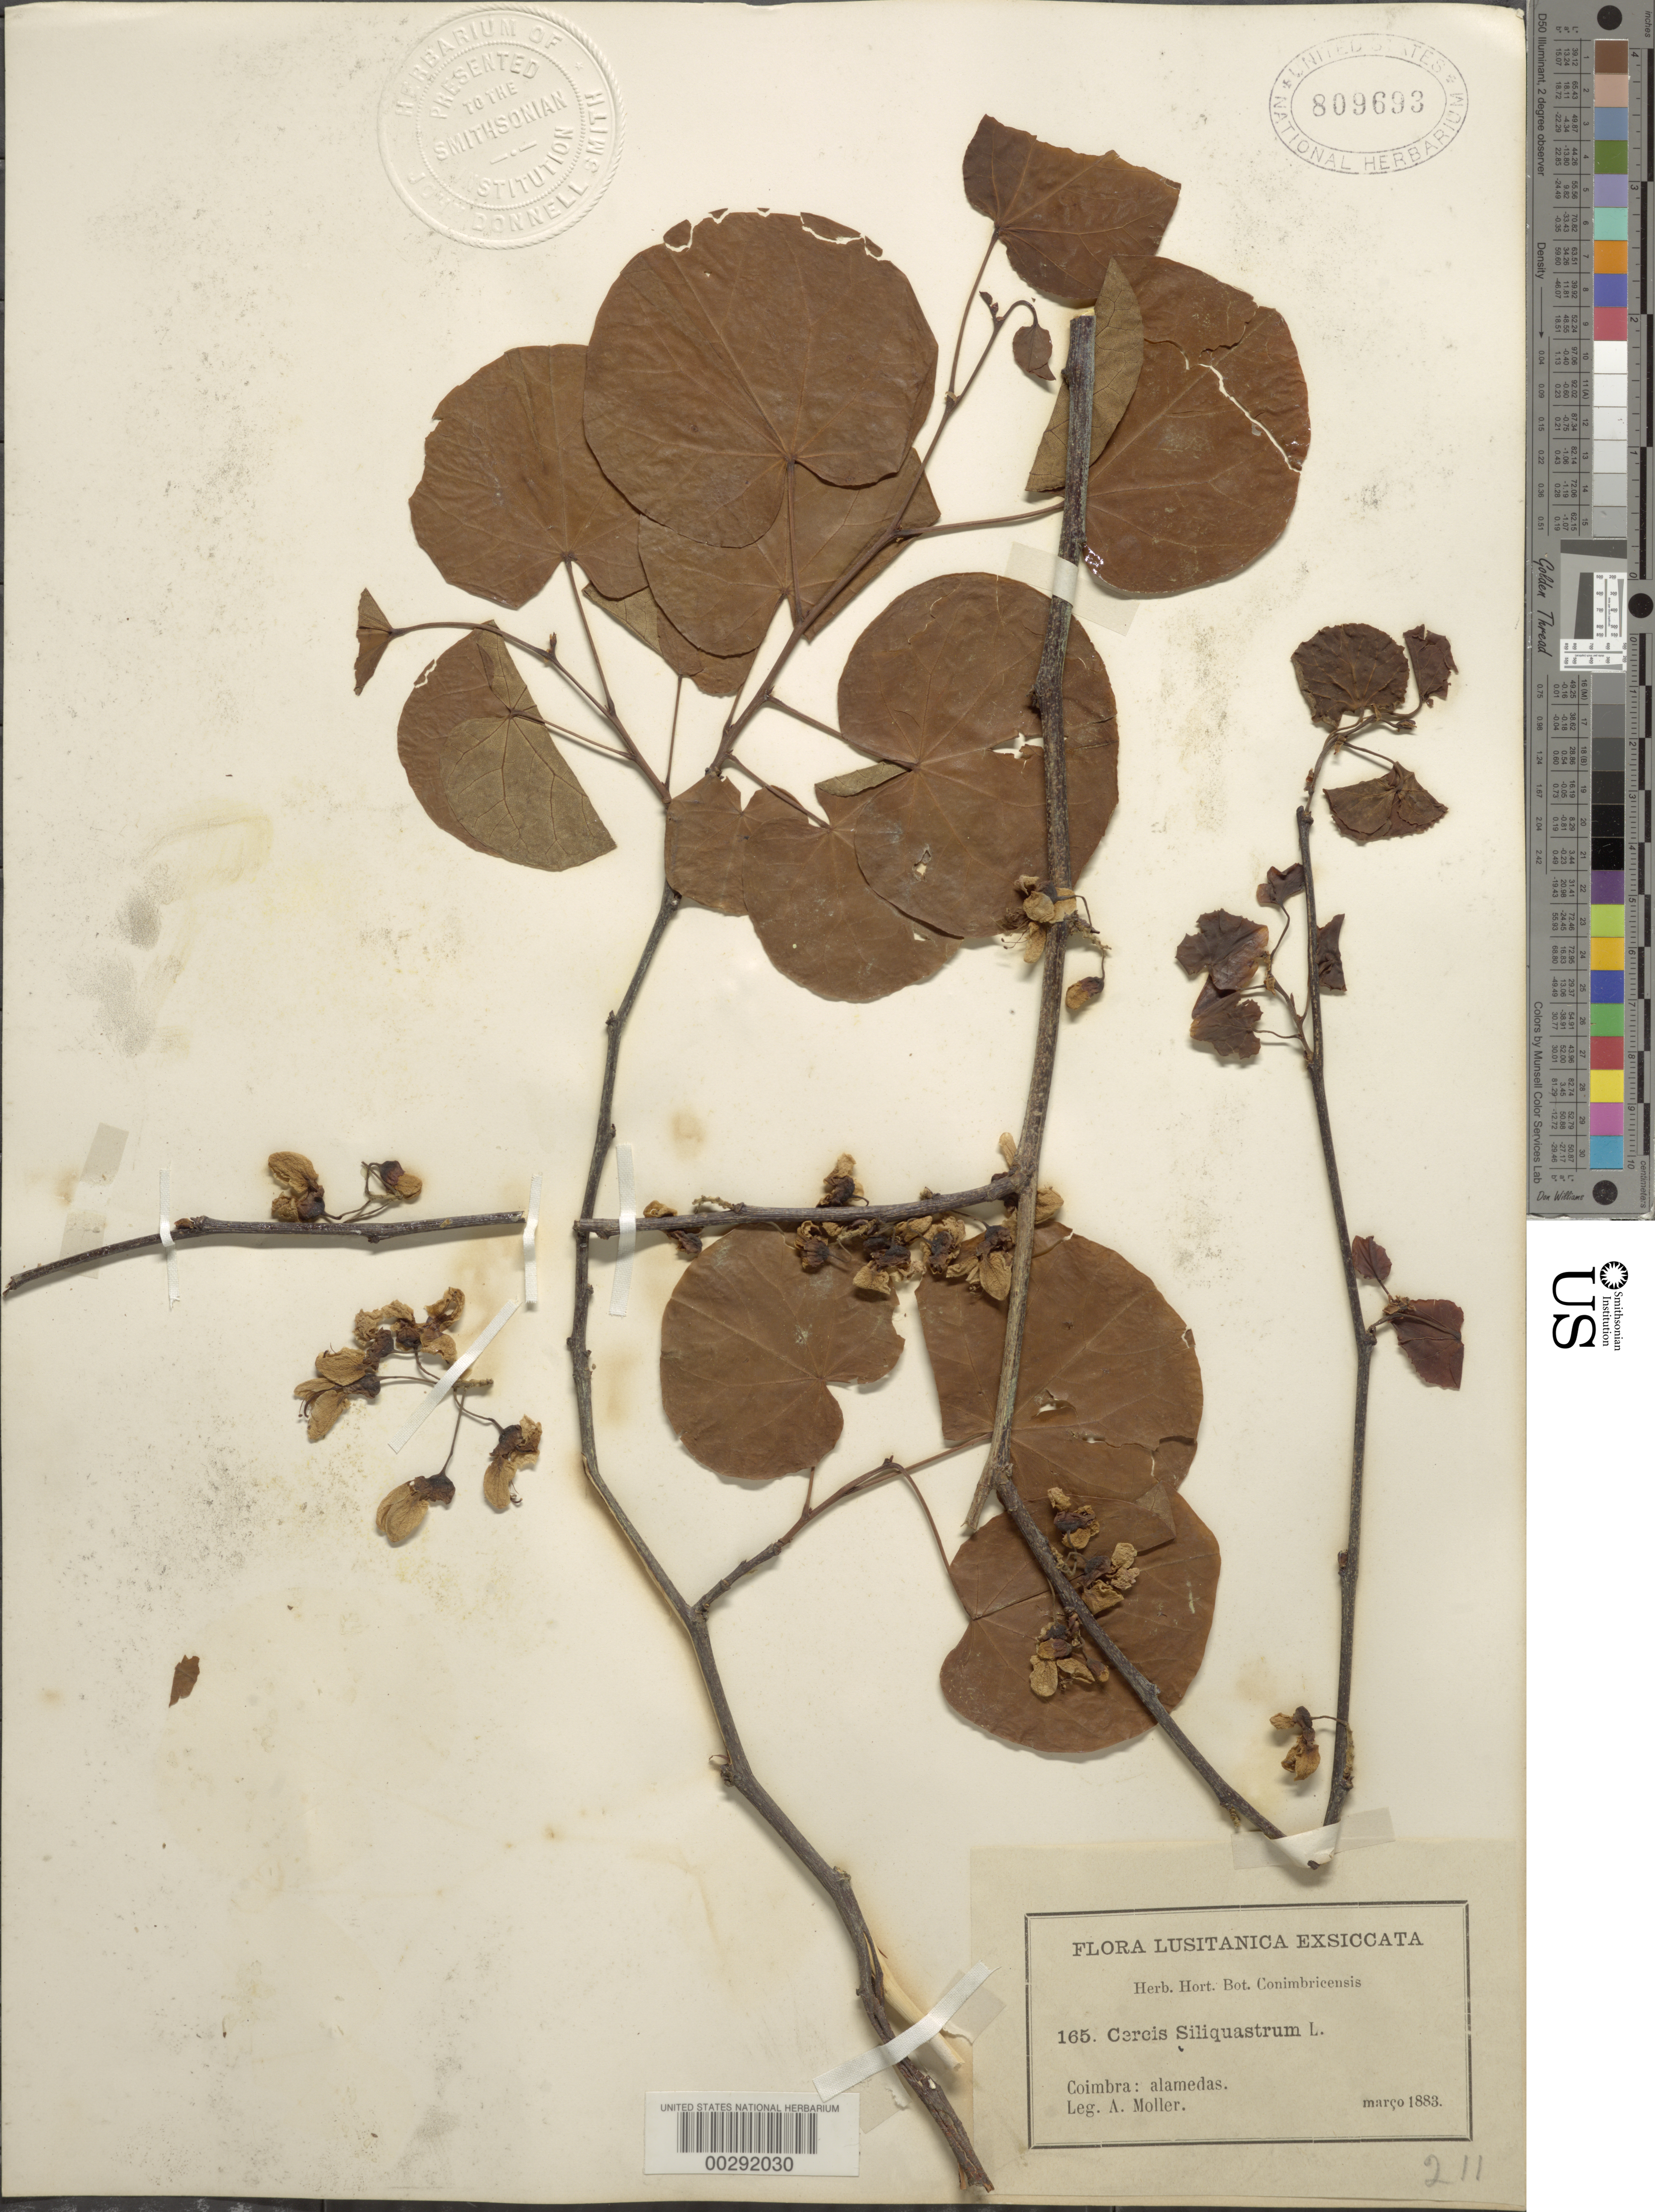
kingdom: Plantae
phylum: Tracheophyta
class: Magnoliopsida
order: Fabales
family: Fabaceae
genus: Cercis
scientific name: Cercis siliquastrum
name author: L.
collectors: A. Moller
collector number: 165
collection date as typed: Mar 1883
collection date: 1883-03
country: Portugal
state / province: Coimbra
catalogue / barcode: US 809693